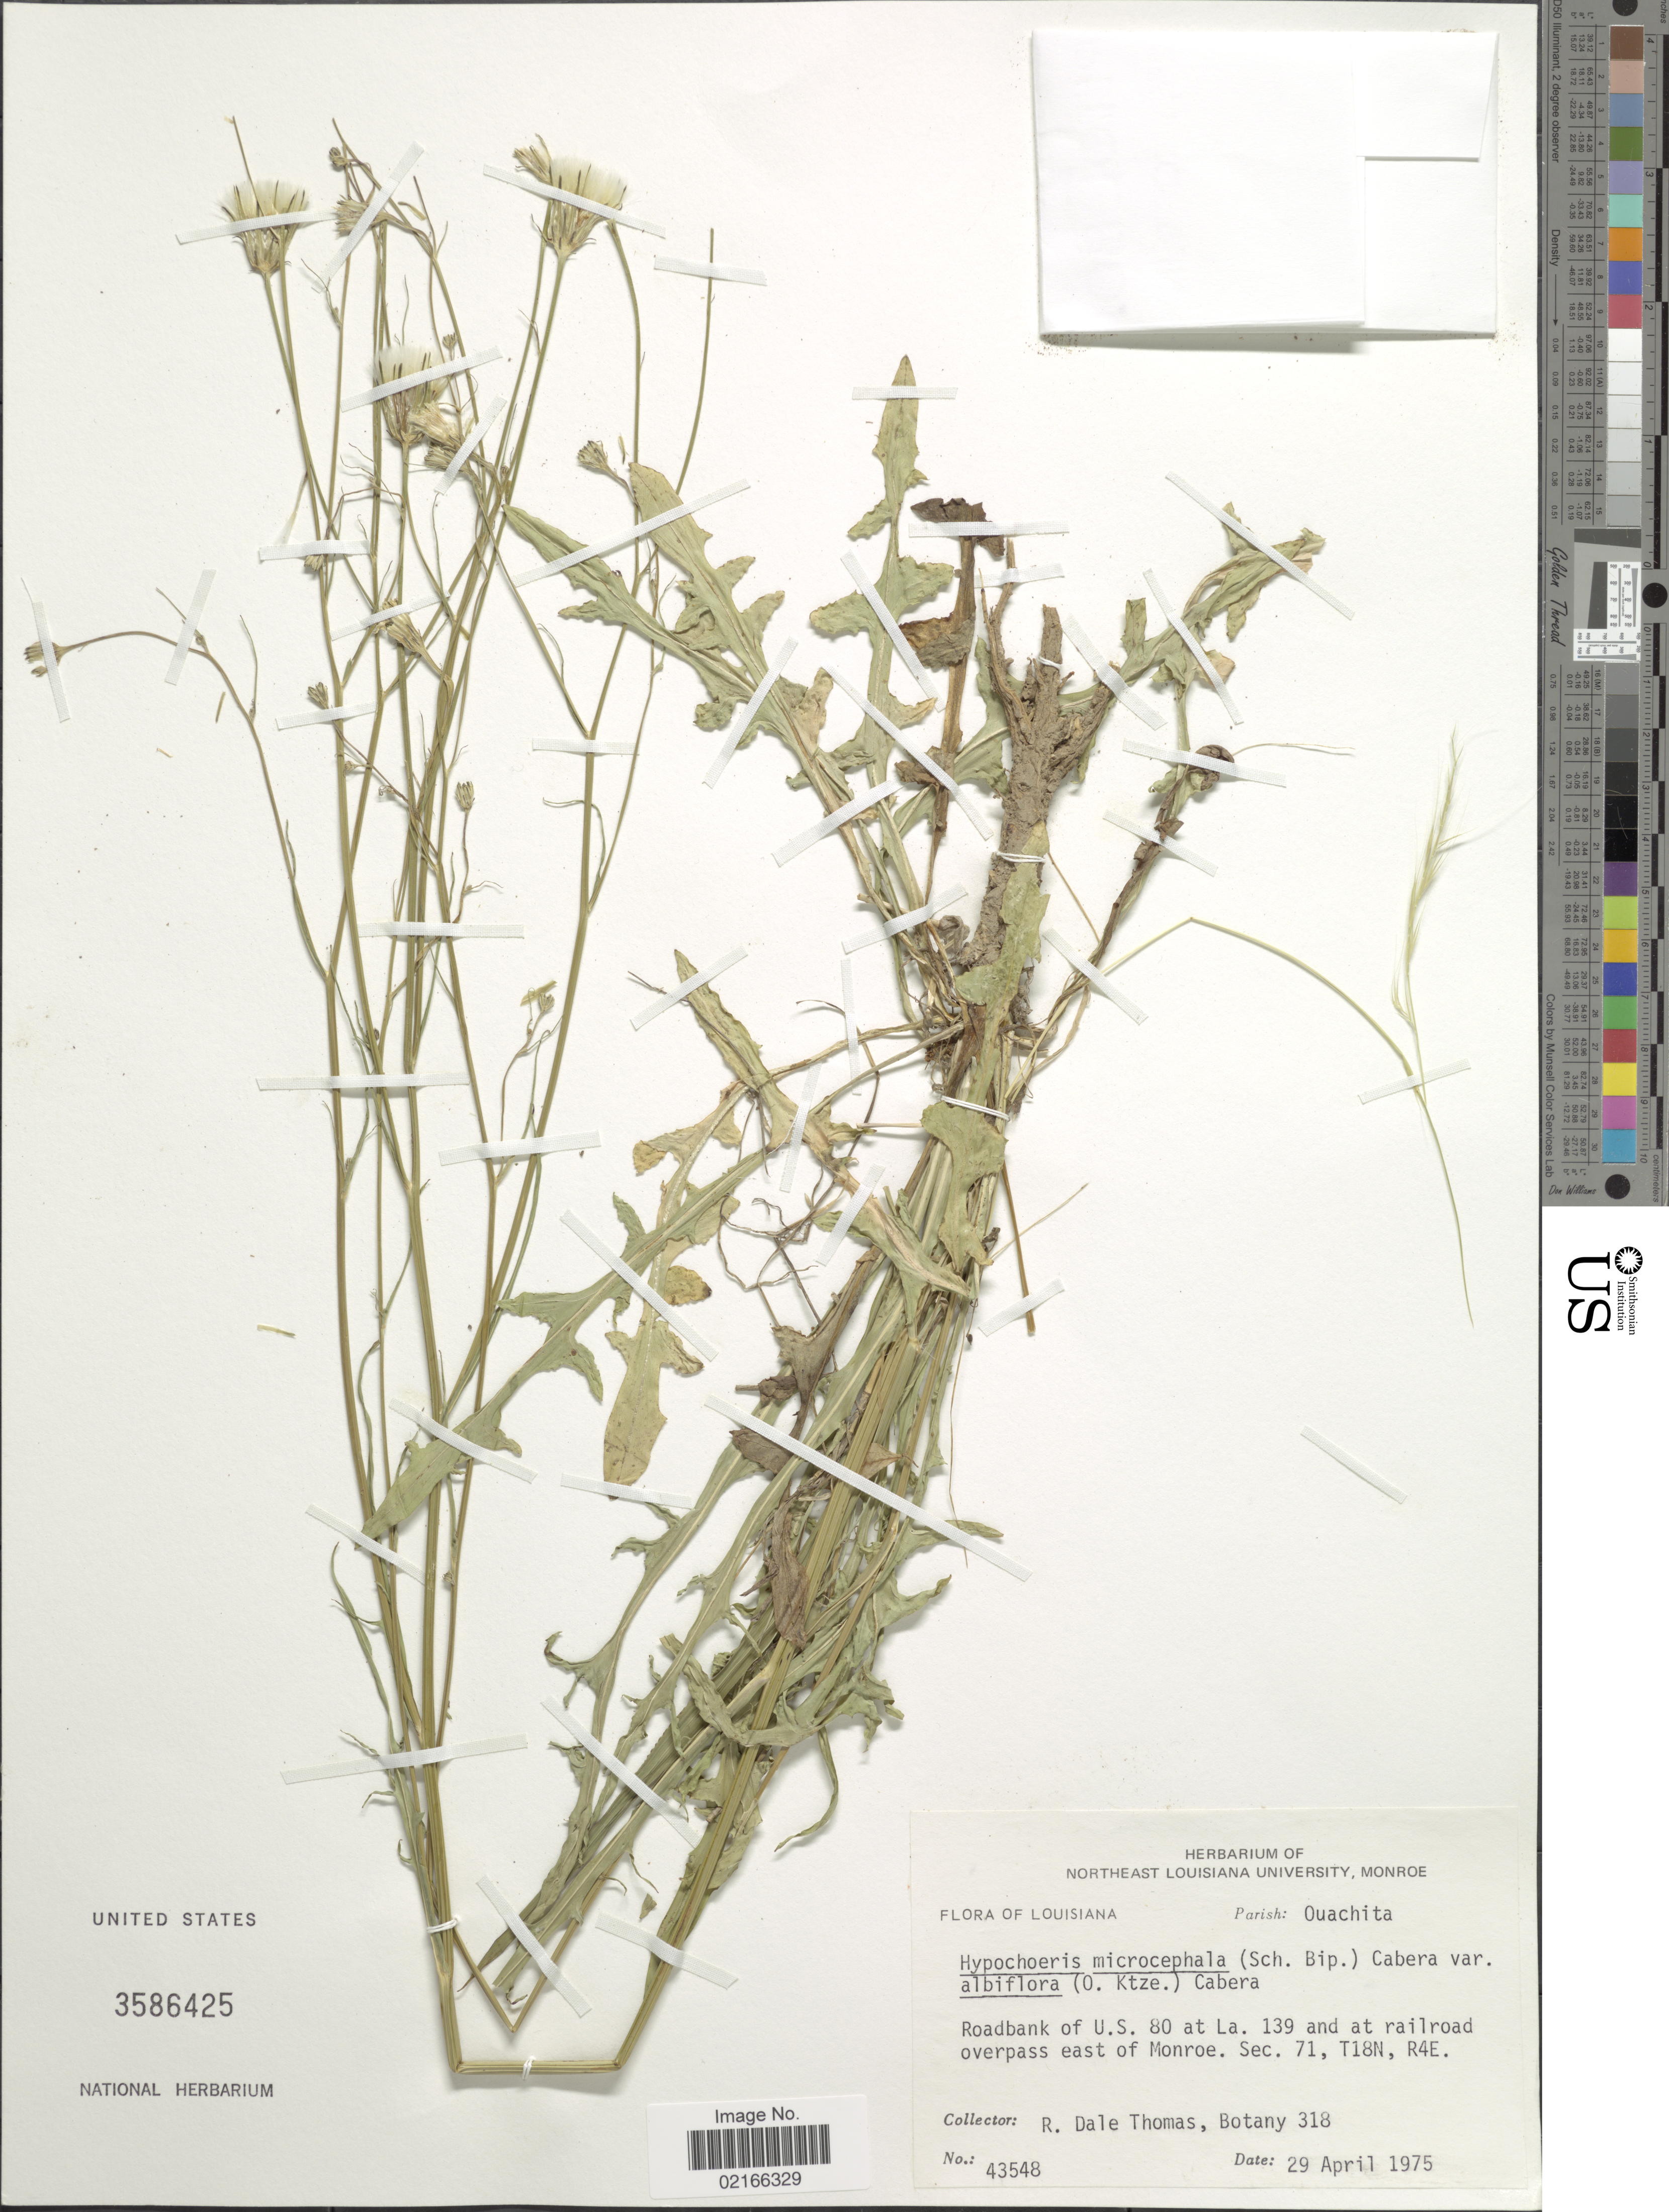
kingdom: Plantae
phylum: Tracheophyta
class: Magnoliopsida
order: Asterales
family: Asteraceae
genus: Hypochaeris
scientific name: Hypochaeris microcephala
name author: (Sch. Bip.) Cabrera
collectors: R. Thomas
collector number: Botany 318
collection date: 1975-04-29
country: United States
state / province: Louisiana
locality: Parish: Ouachita. Roadbank of U.S. 80 at La. 139 and at railroad overpass east of Monroe. Sec. 71, T18N, R4E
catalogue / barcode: US 3586425